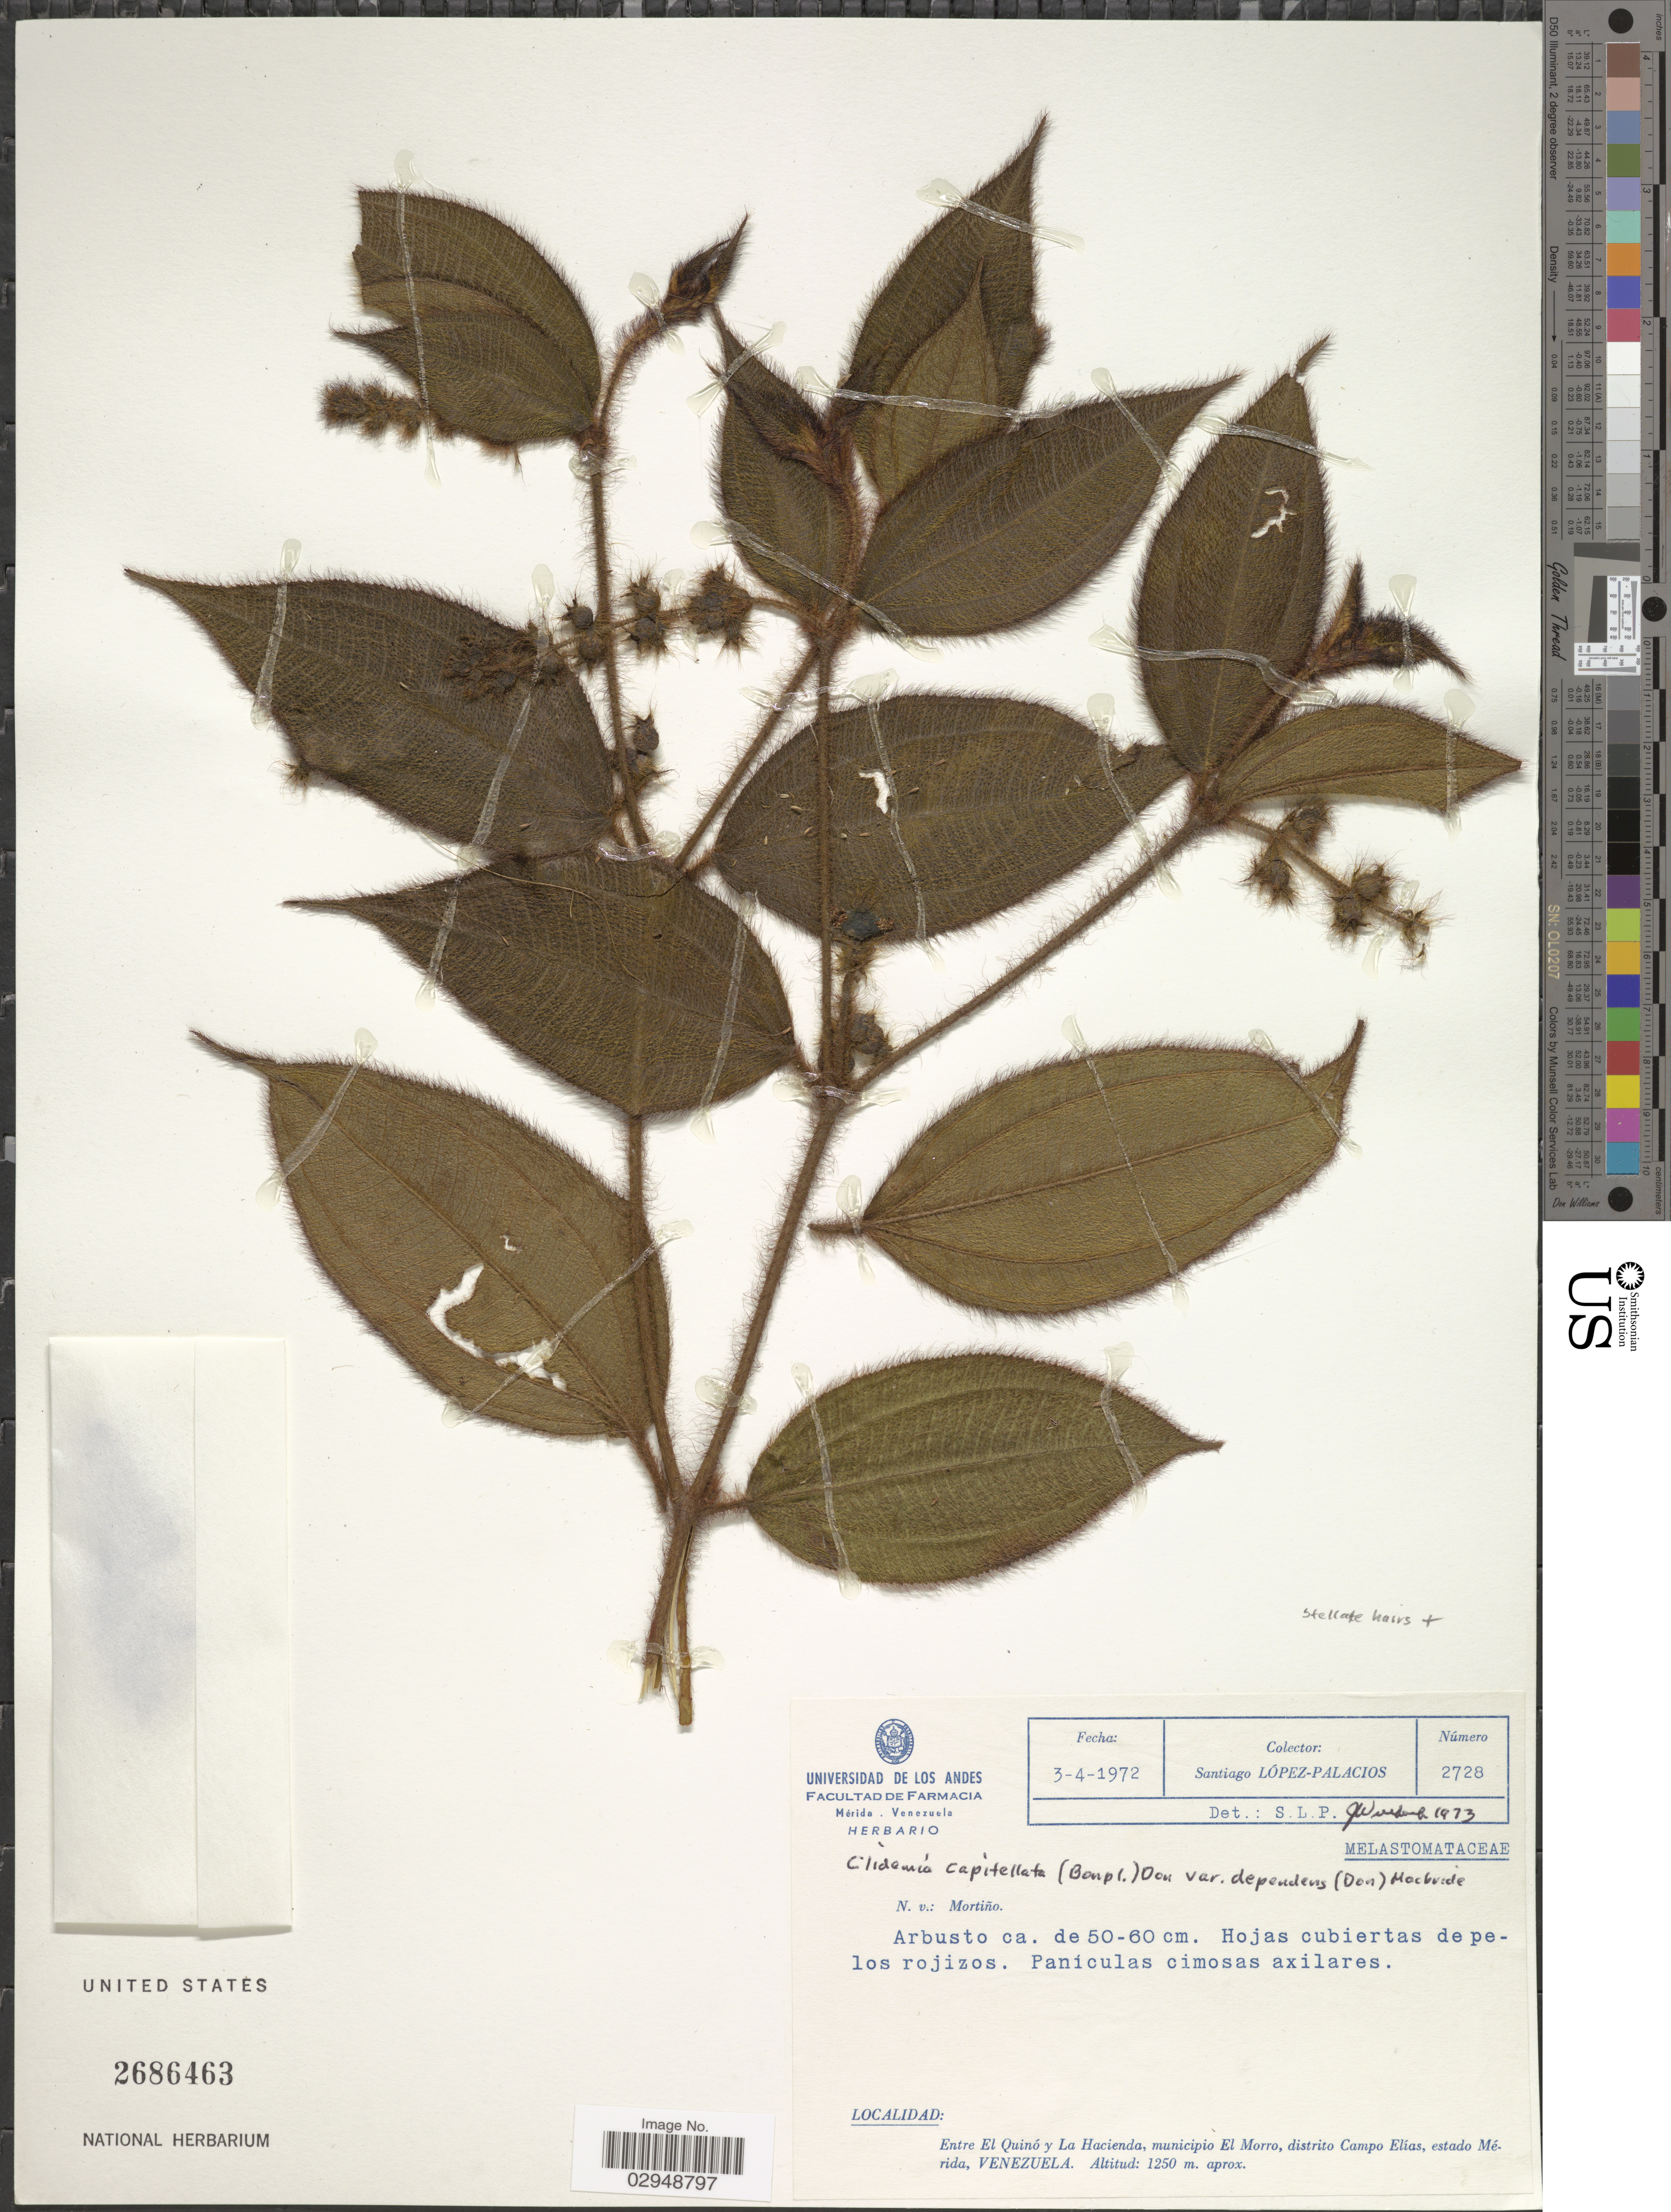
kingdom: Plantae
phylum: Tracheophyta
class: Magnoliopsida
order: Myrtales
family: Melastomataceae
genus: Clidemia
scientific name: Clidemia capitellata var. dependens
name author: (Pav. & D. Don) J.F. Macbr.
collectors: S. López-Palacios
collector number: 2728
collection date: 1972-04-03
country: Venezuela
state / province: Mérida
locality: Entre El Quinó y La Hacienda, municipio El Morro, distrito Campo Elias, estado Mérida.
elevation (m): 1250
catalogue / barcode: US 2686463